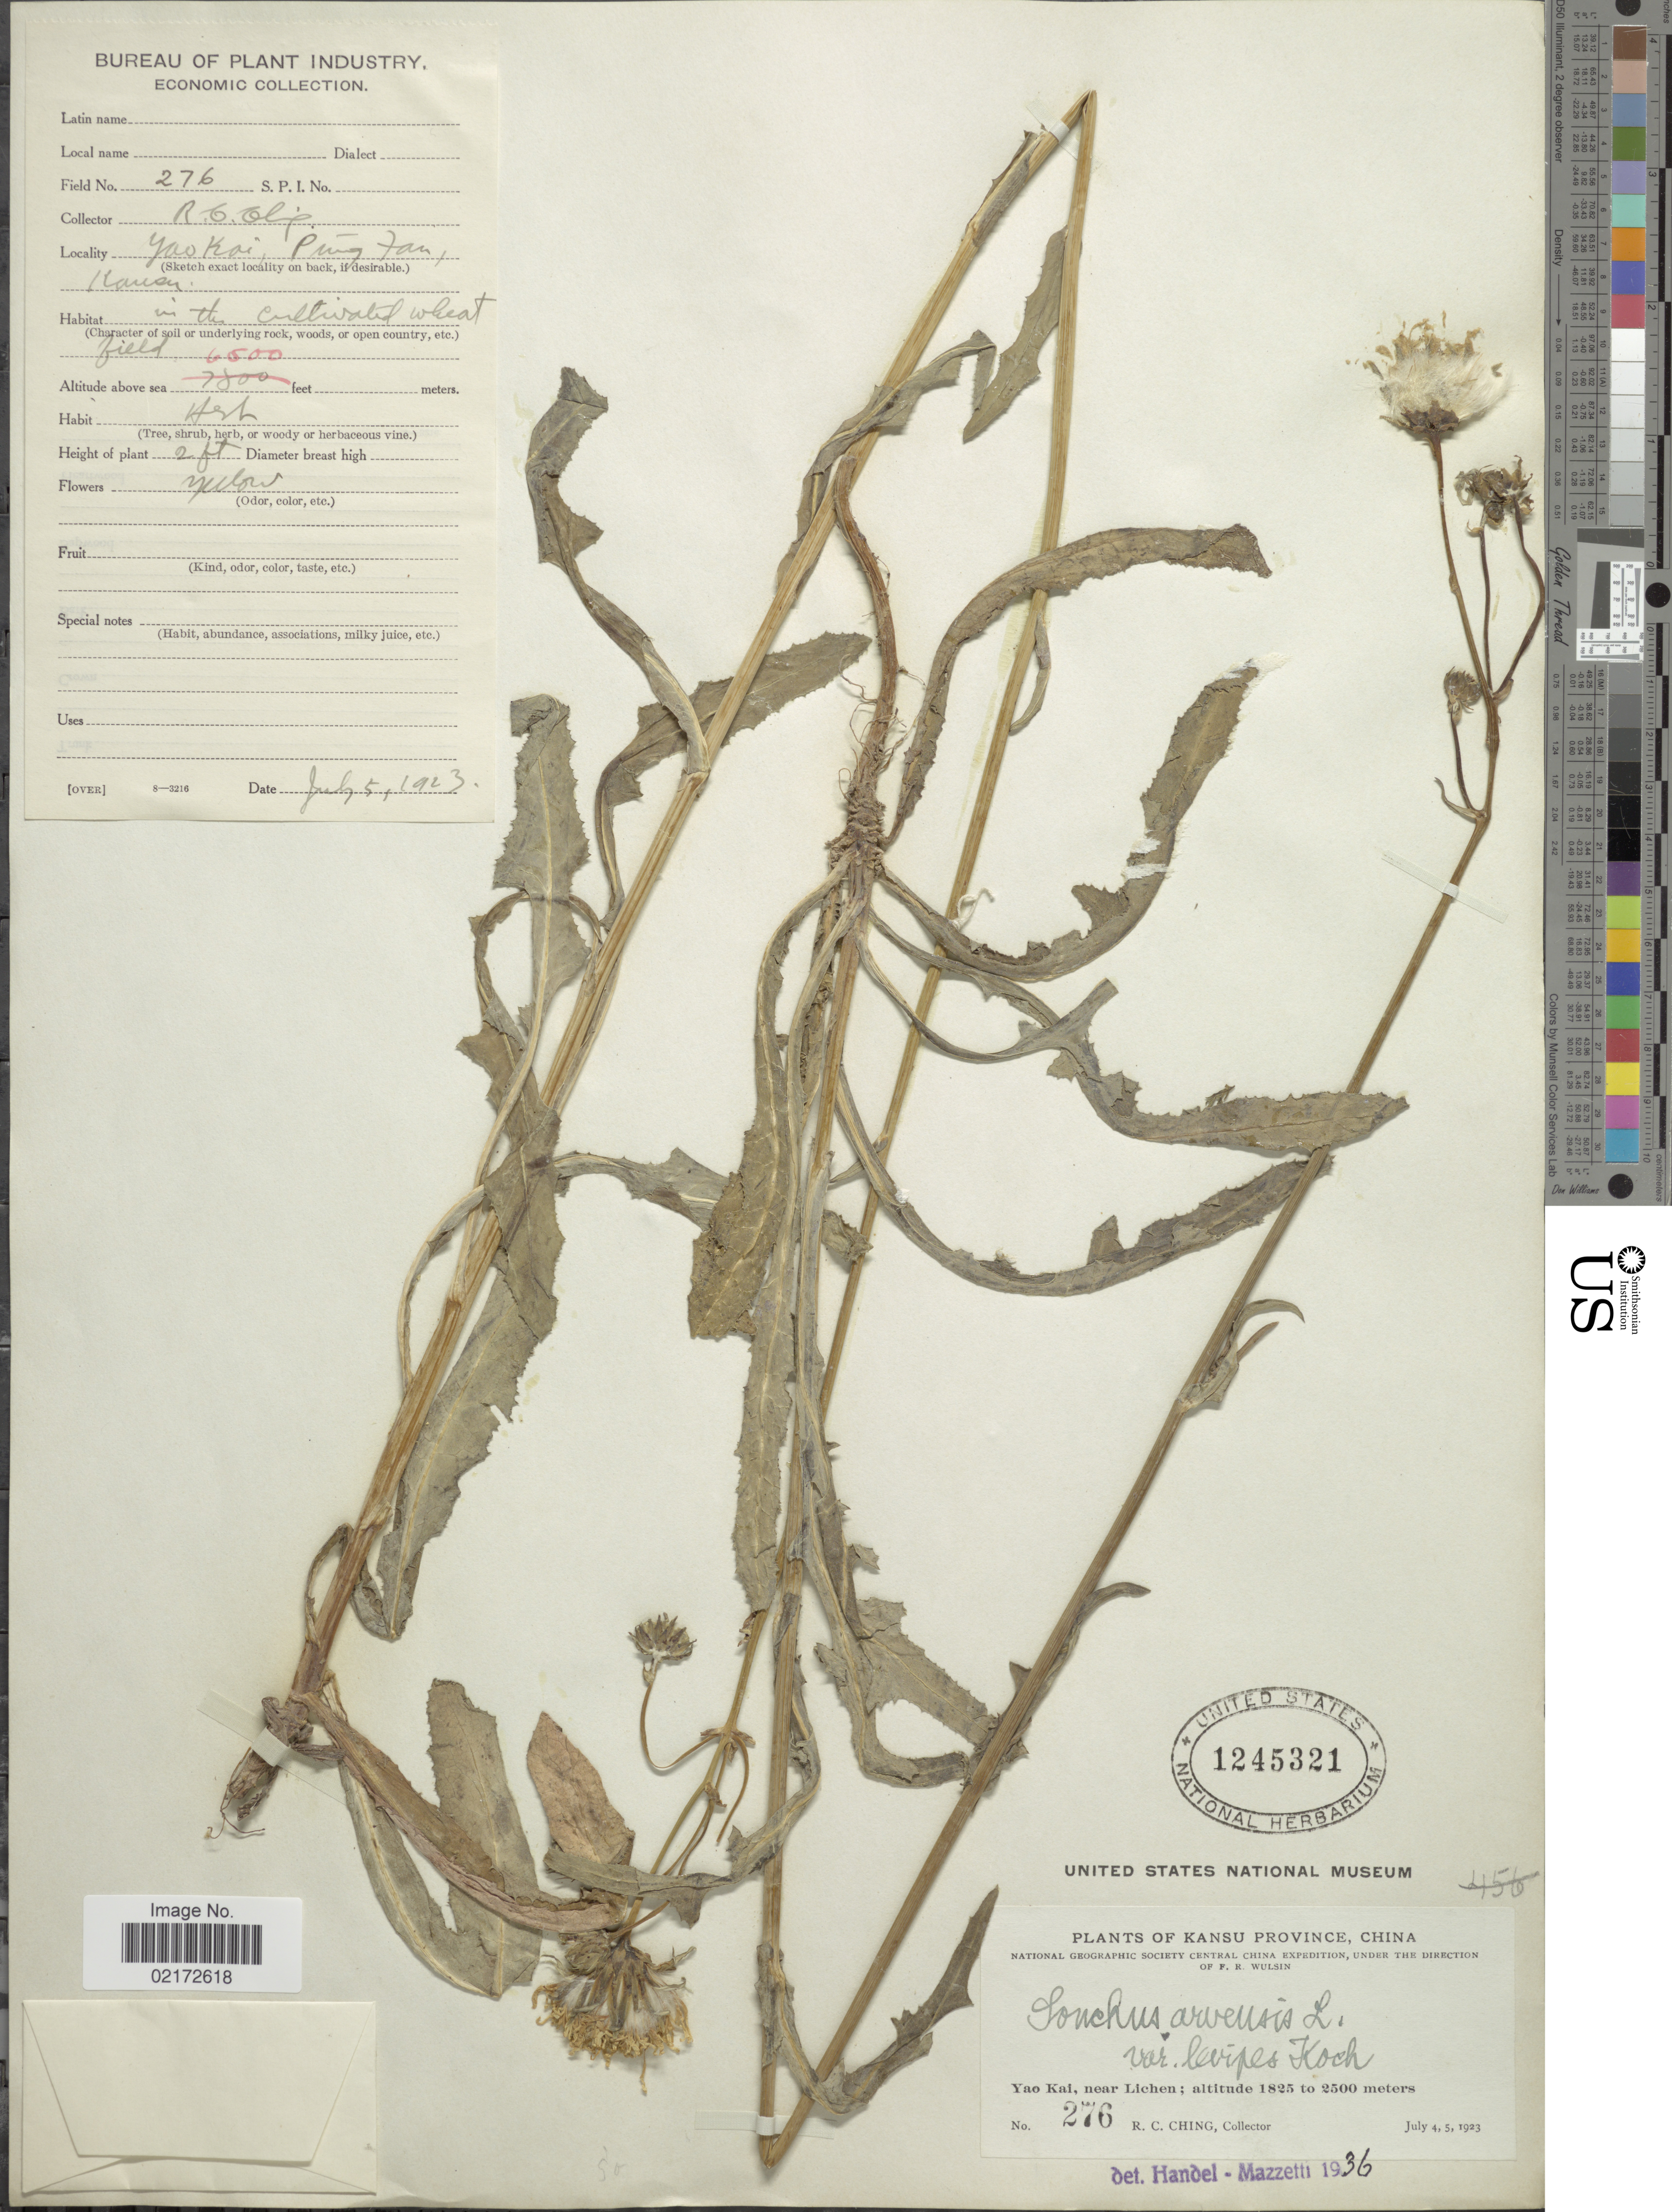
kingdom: Plantae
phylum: Tracheophyta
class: Magnoliopsida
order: Asterales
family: Asteraceae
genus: Sonchus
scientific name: Sonchus brachyotus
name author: DC.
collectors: R. C. Ching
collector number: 276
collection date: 1923-07-04/1923-07-05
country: China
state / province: Gansu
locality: Kansu Province, China. Yao Kai, near Lichen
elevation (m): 1825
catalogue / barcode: US 1245321